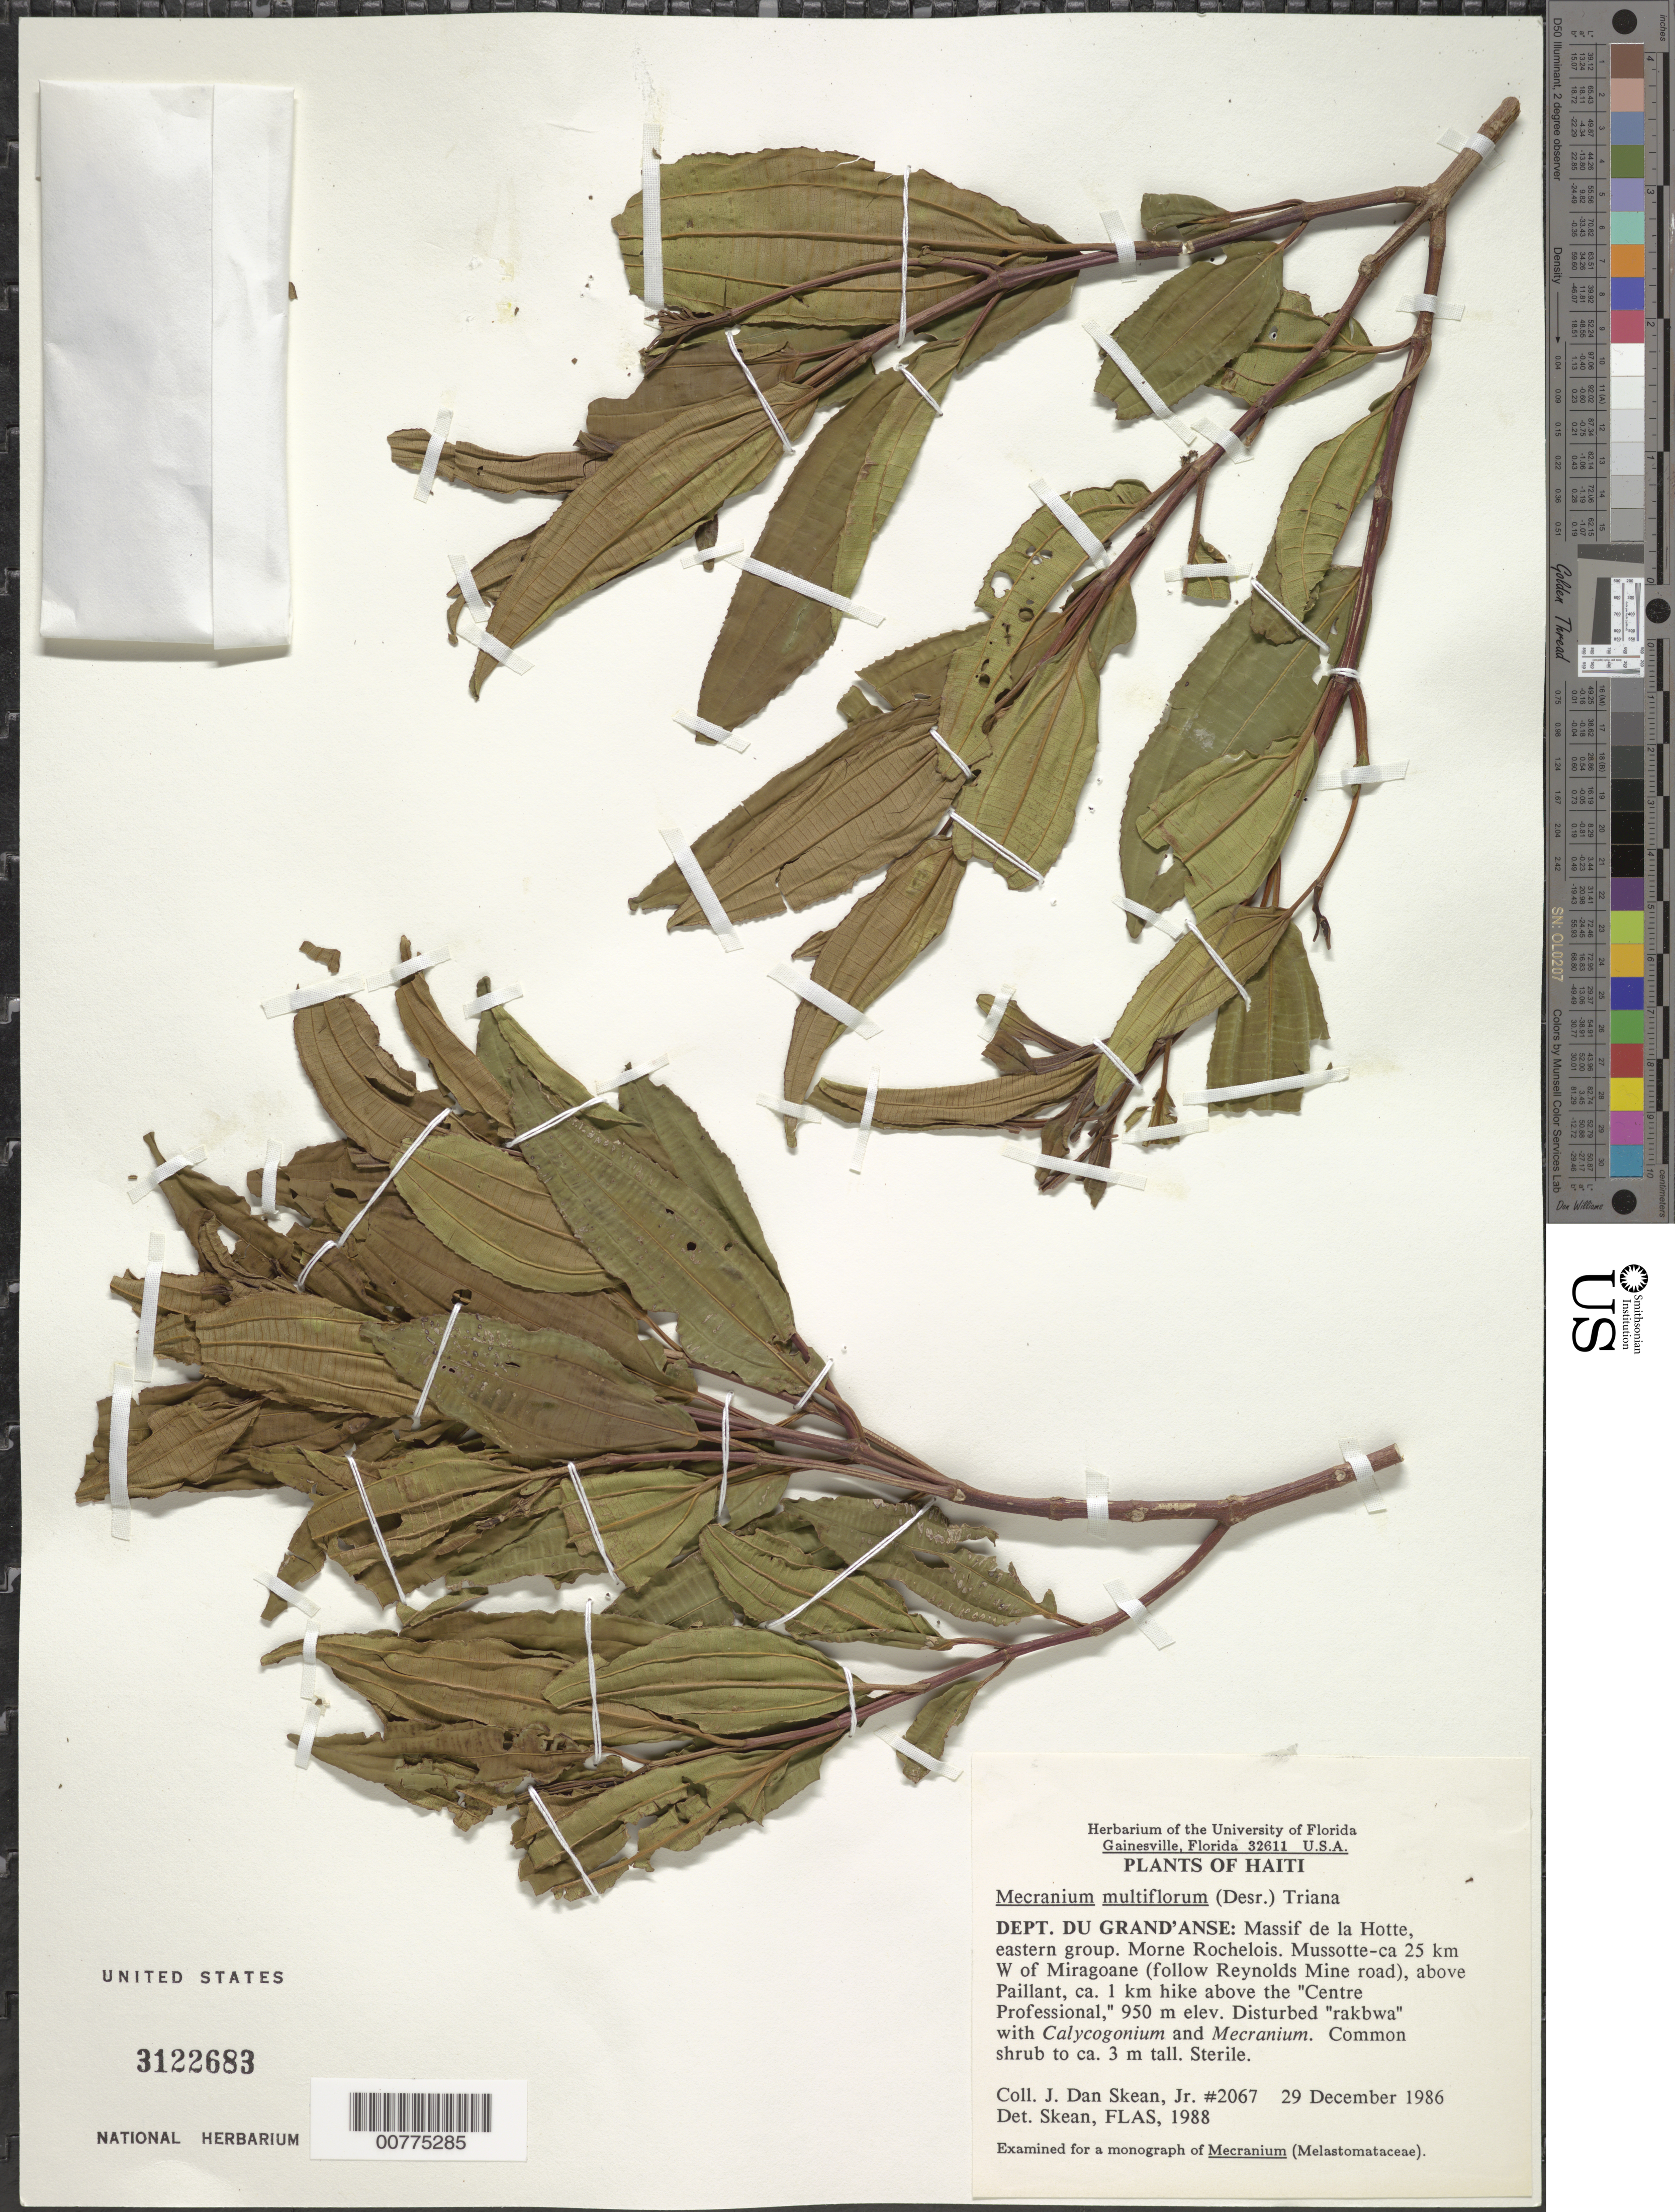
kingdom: Plantae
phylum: Tracheophyta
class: Magnoliopsida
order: Myrtales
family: Melastomataceae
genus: Mecranium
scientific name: Mecranium multiflorum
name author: (Desr.) Triana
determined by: Skean, J. D., Jr.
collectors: J. D. Skean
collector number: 2067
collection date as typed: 29 Dec 1986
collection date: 1986-12-29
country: Haiti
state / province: Grand'Anse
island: Hispaniola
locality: Massif de la Hotte, eastern group, Morne Rochelois, Mussotte 25 km W of Miragoane (follow Reynolds Mine road), above Pallant, 1 km hike above the "Centre Professional".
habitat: Disturbed "rakbwa" with Calycogonium and Mecranium.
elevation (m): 950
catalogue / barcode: US 3122683